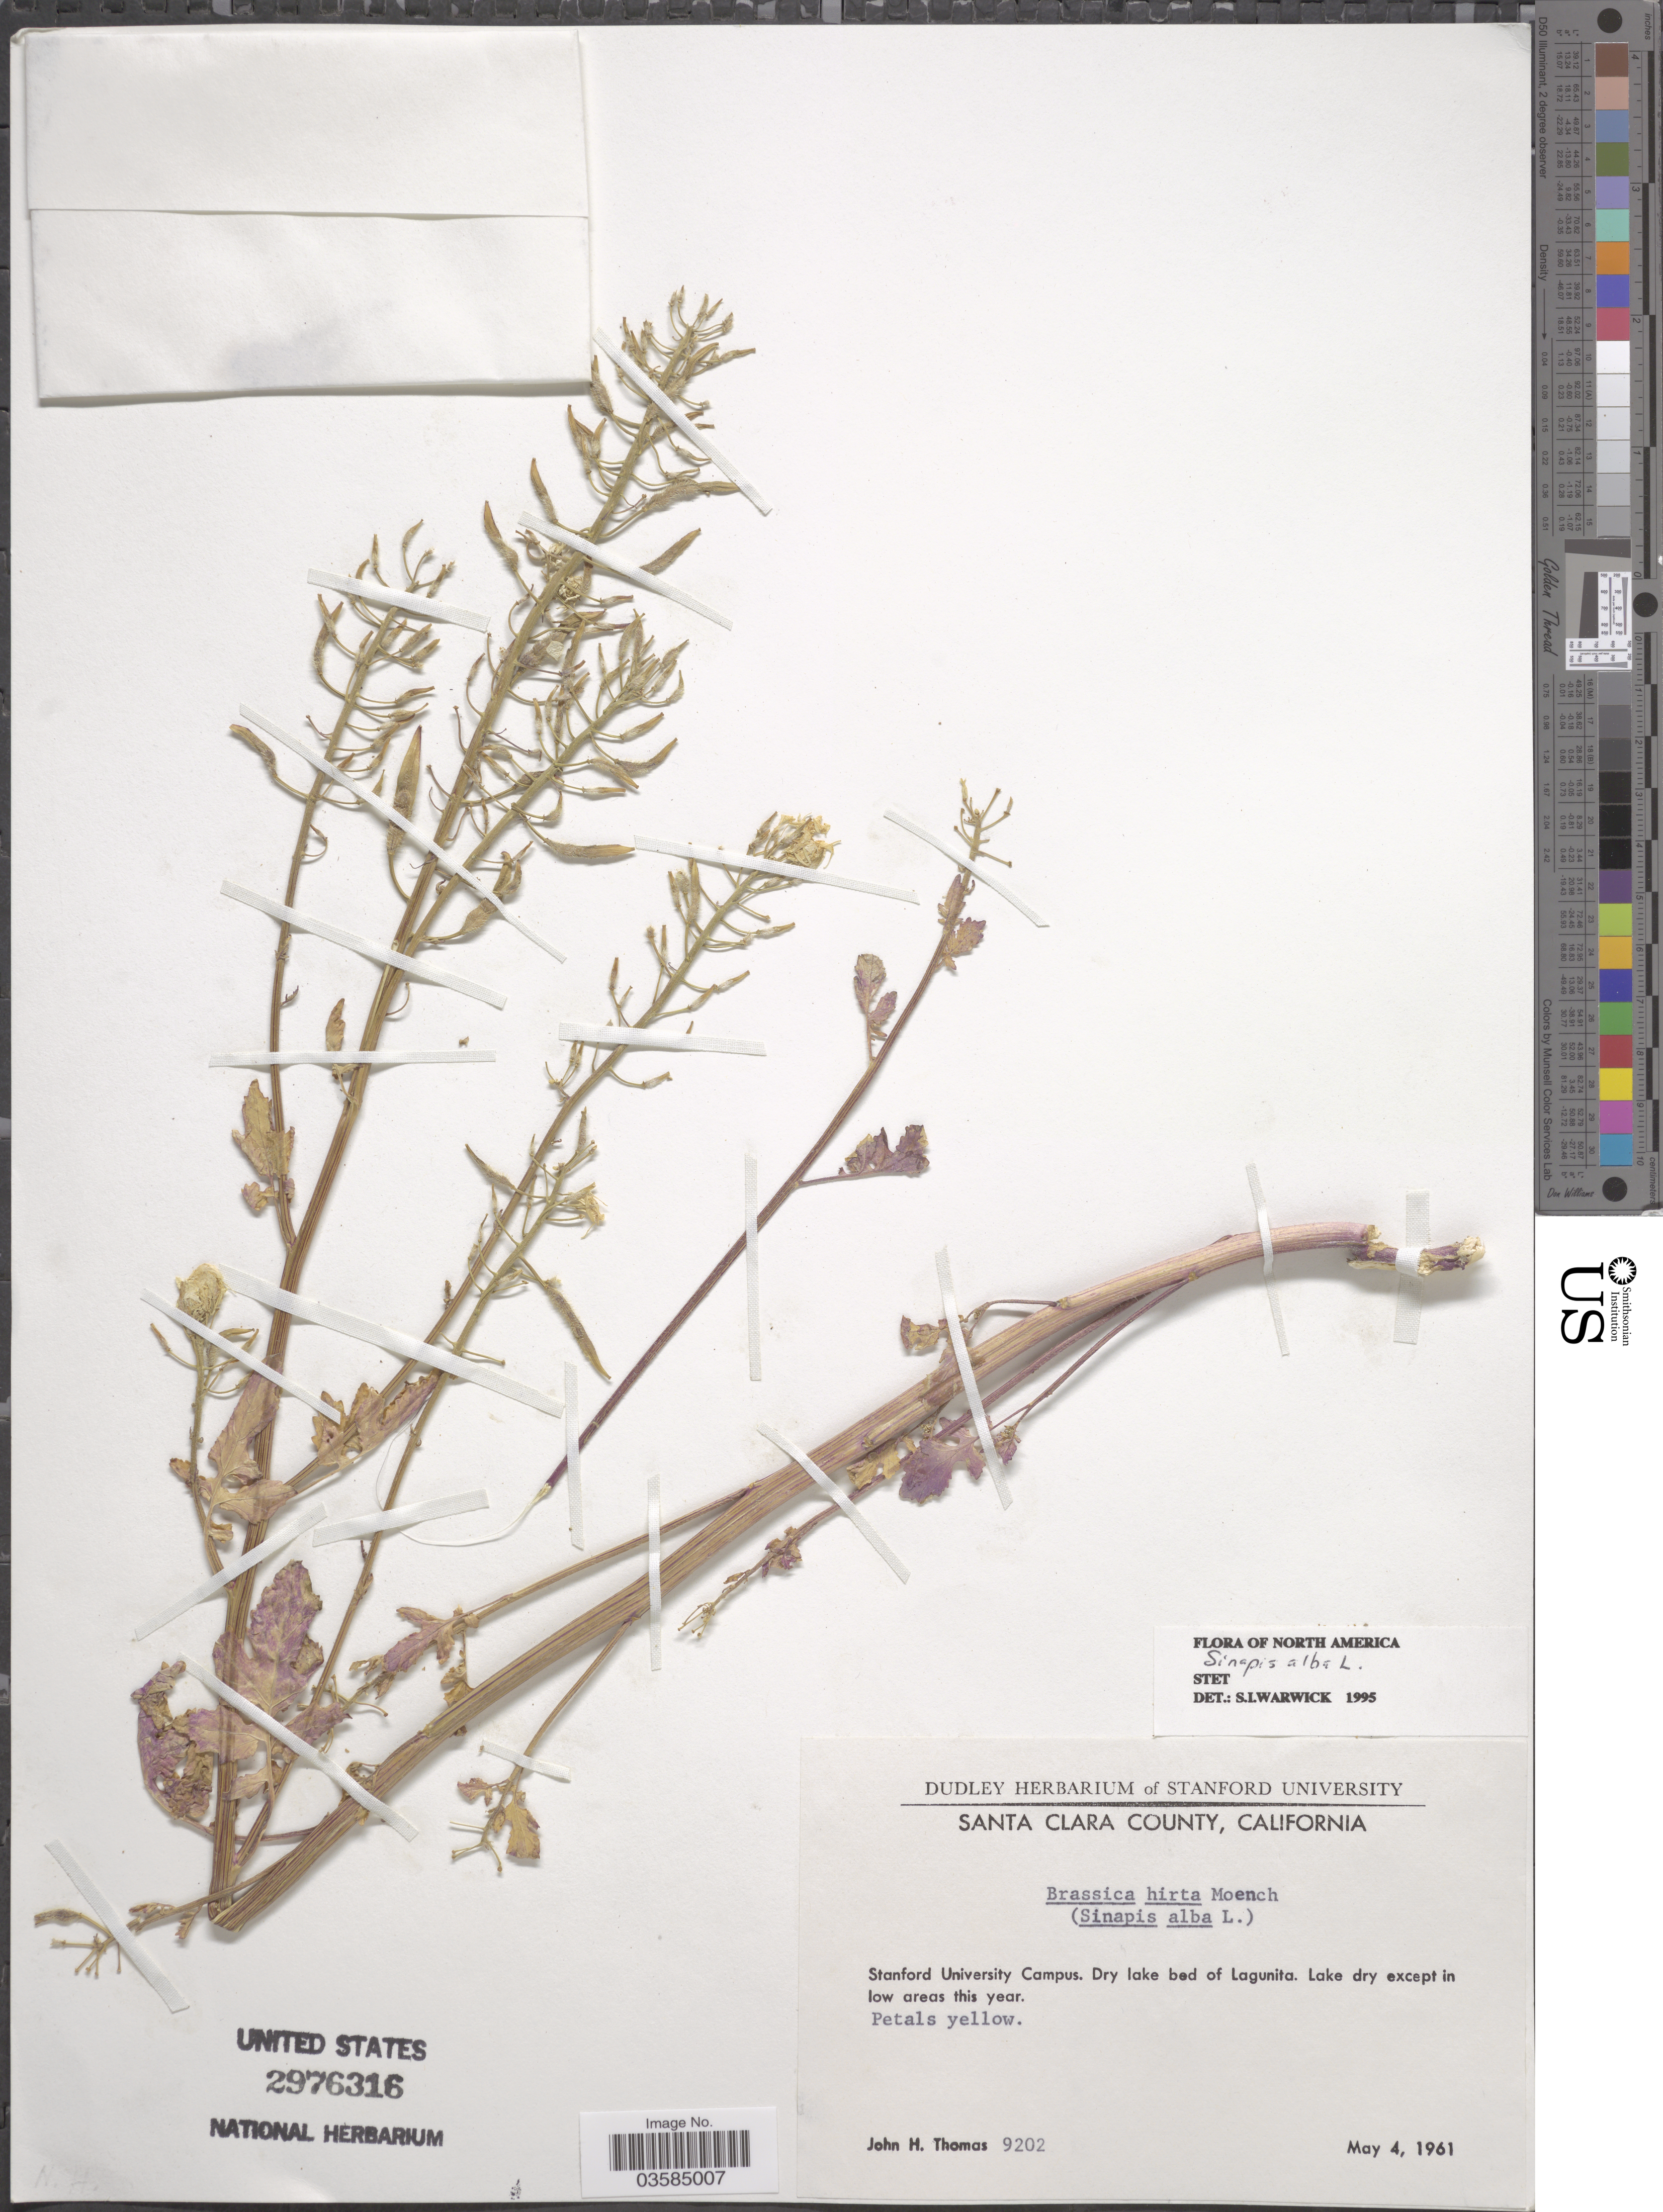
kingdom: Plantae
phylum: Tracheophyta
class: Magnoliopsida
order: Brassicales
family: Brassicaceae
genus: Brassica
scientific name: Brassica hirta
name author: Moench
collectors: J. H. Thomas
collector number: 9202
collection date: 1961-05-04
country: United States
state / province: California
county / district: Santa Clara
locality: Santa Clara County. Stanford University Campus. Dry lake bed of Lagunita.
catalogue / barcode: US 2976316